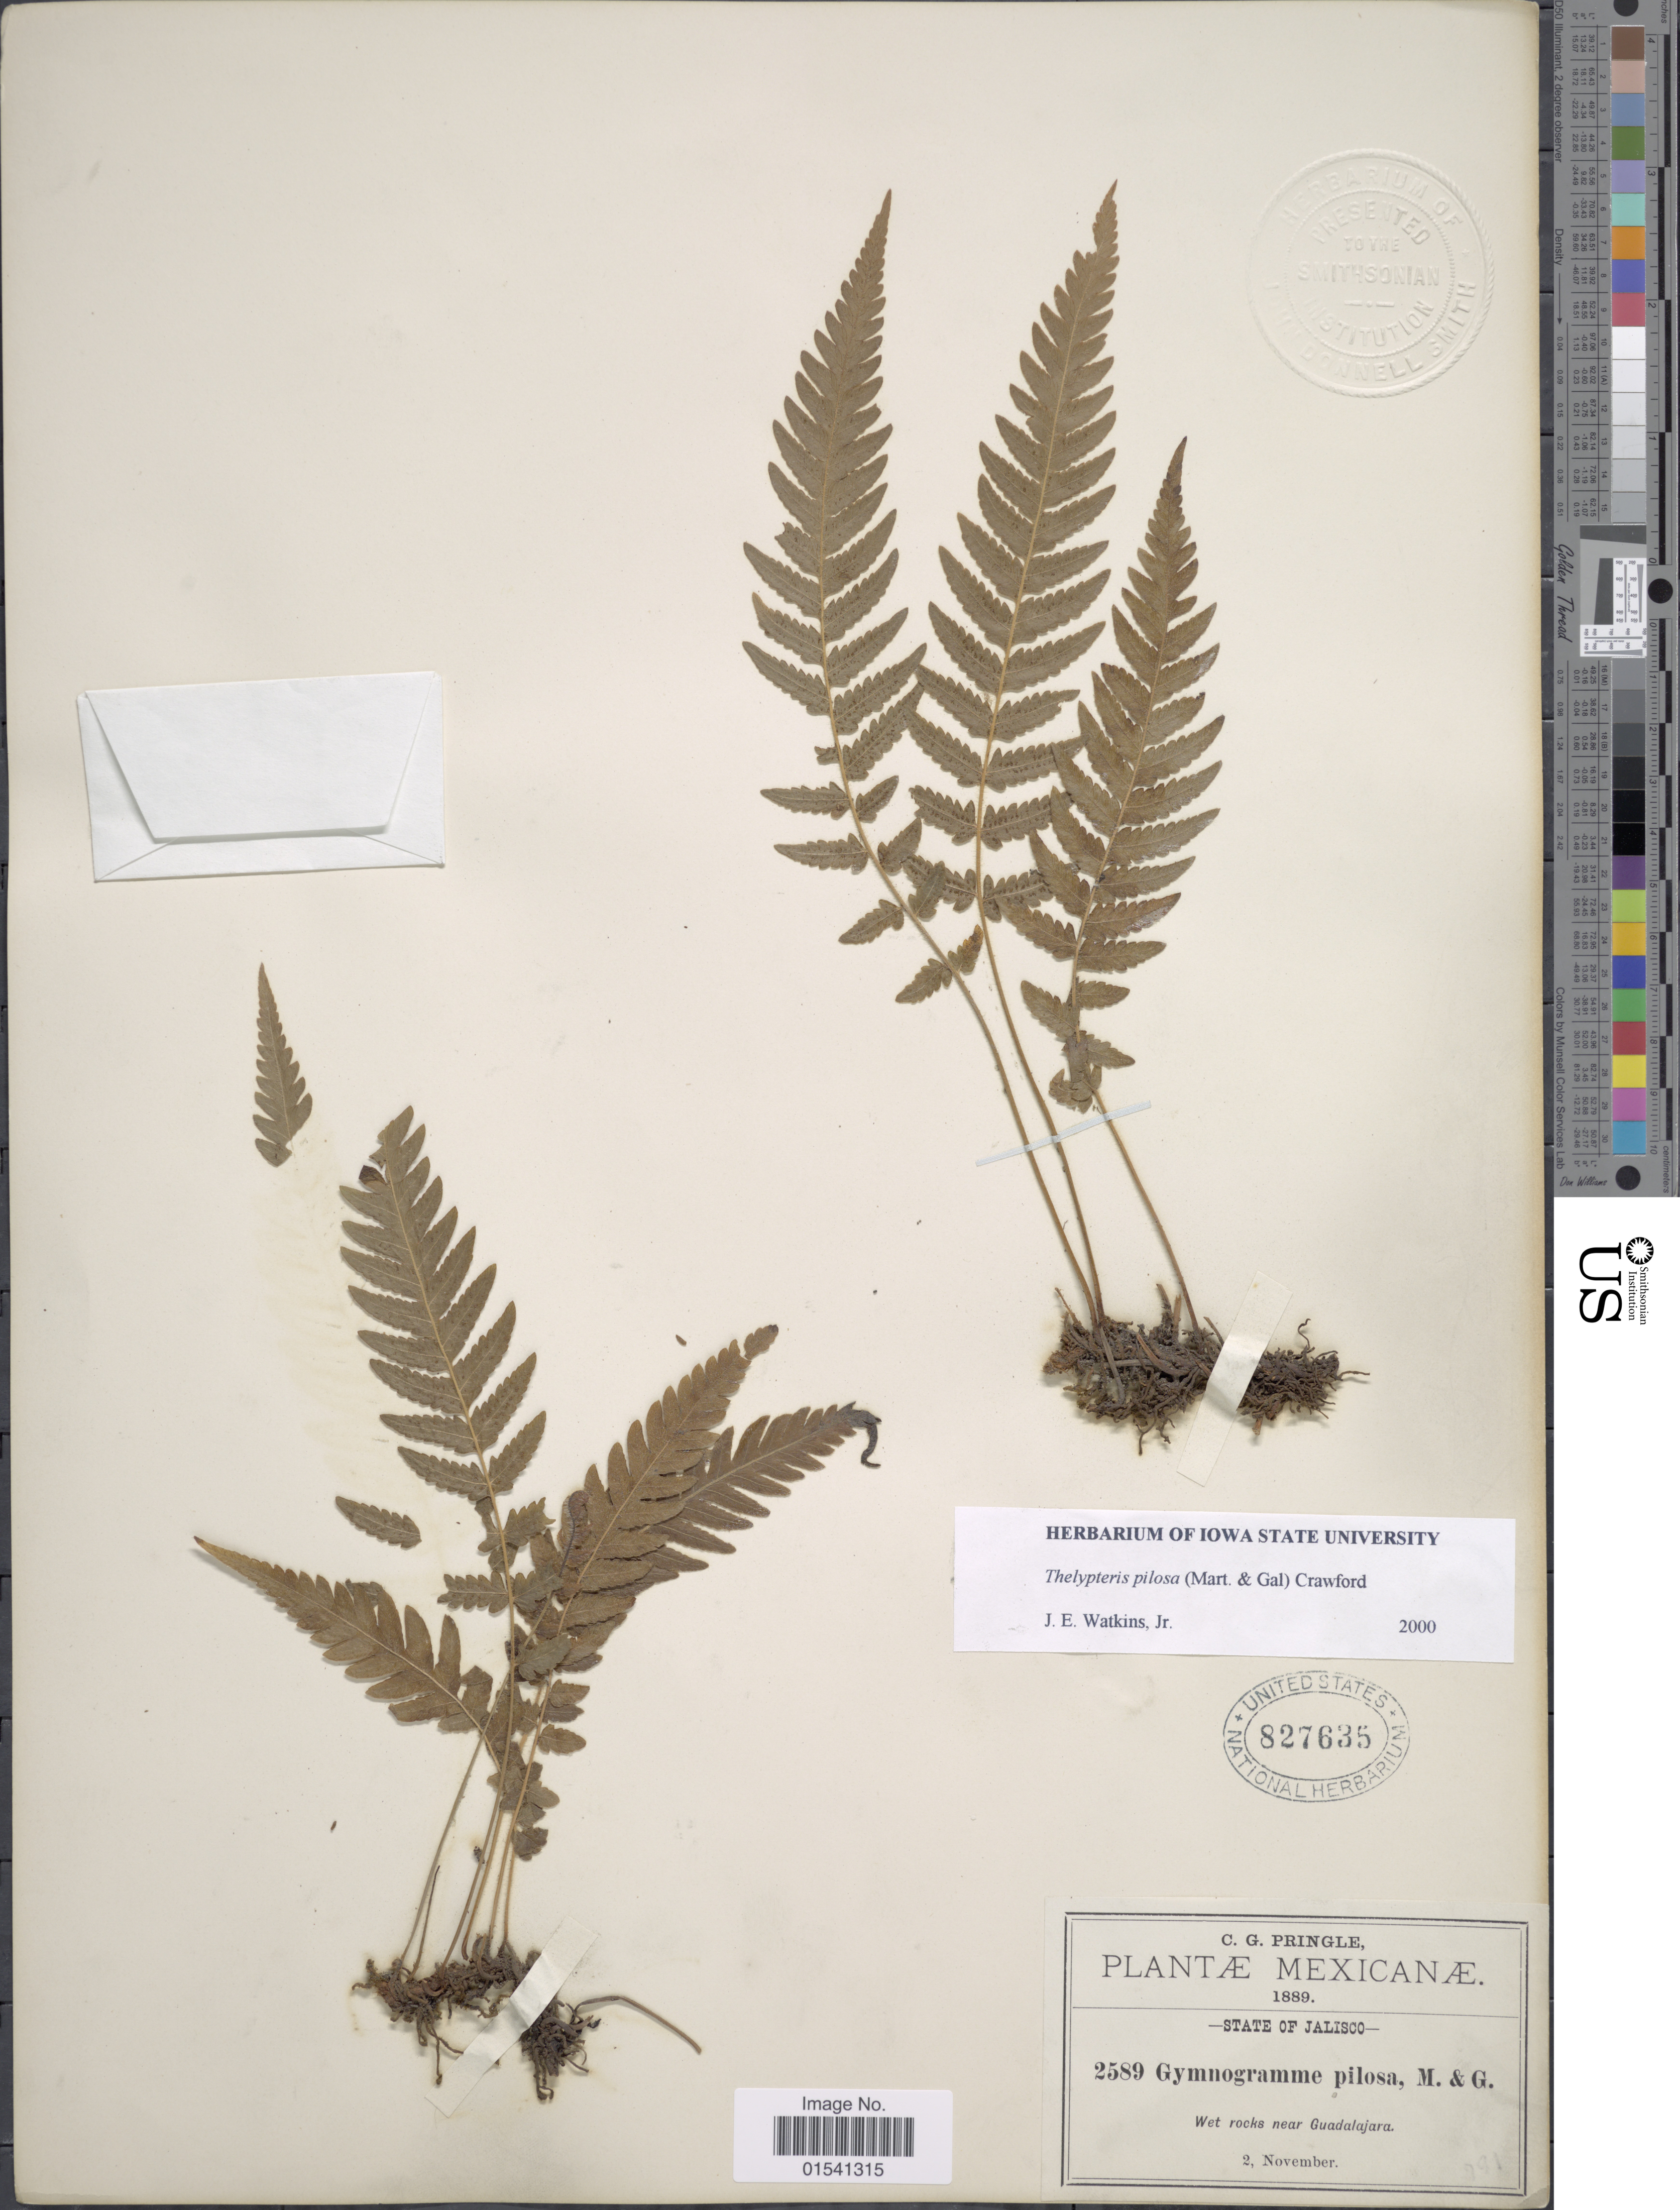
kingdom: Plantae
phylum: Tracheophyta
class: Polypodiopsida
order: Polypodiales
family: Thelypteridaceae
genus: Stegnogramma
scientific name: Stegnogramma pilosa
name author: (M. Martens & Galeotti) K. Iwats.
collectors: C. G. Pringle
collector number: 2589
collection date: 1889-11-02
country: Mexico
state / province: Jalisco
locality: Wet rocks near Guadalajara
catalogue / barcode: US 827635